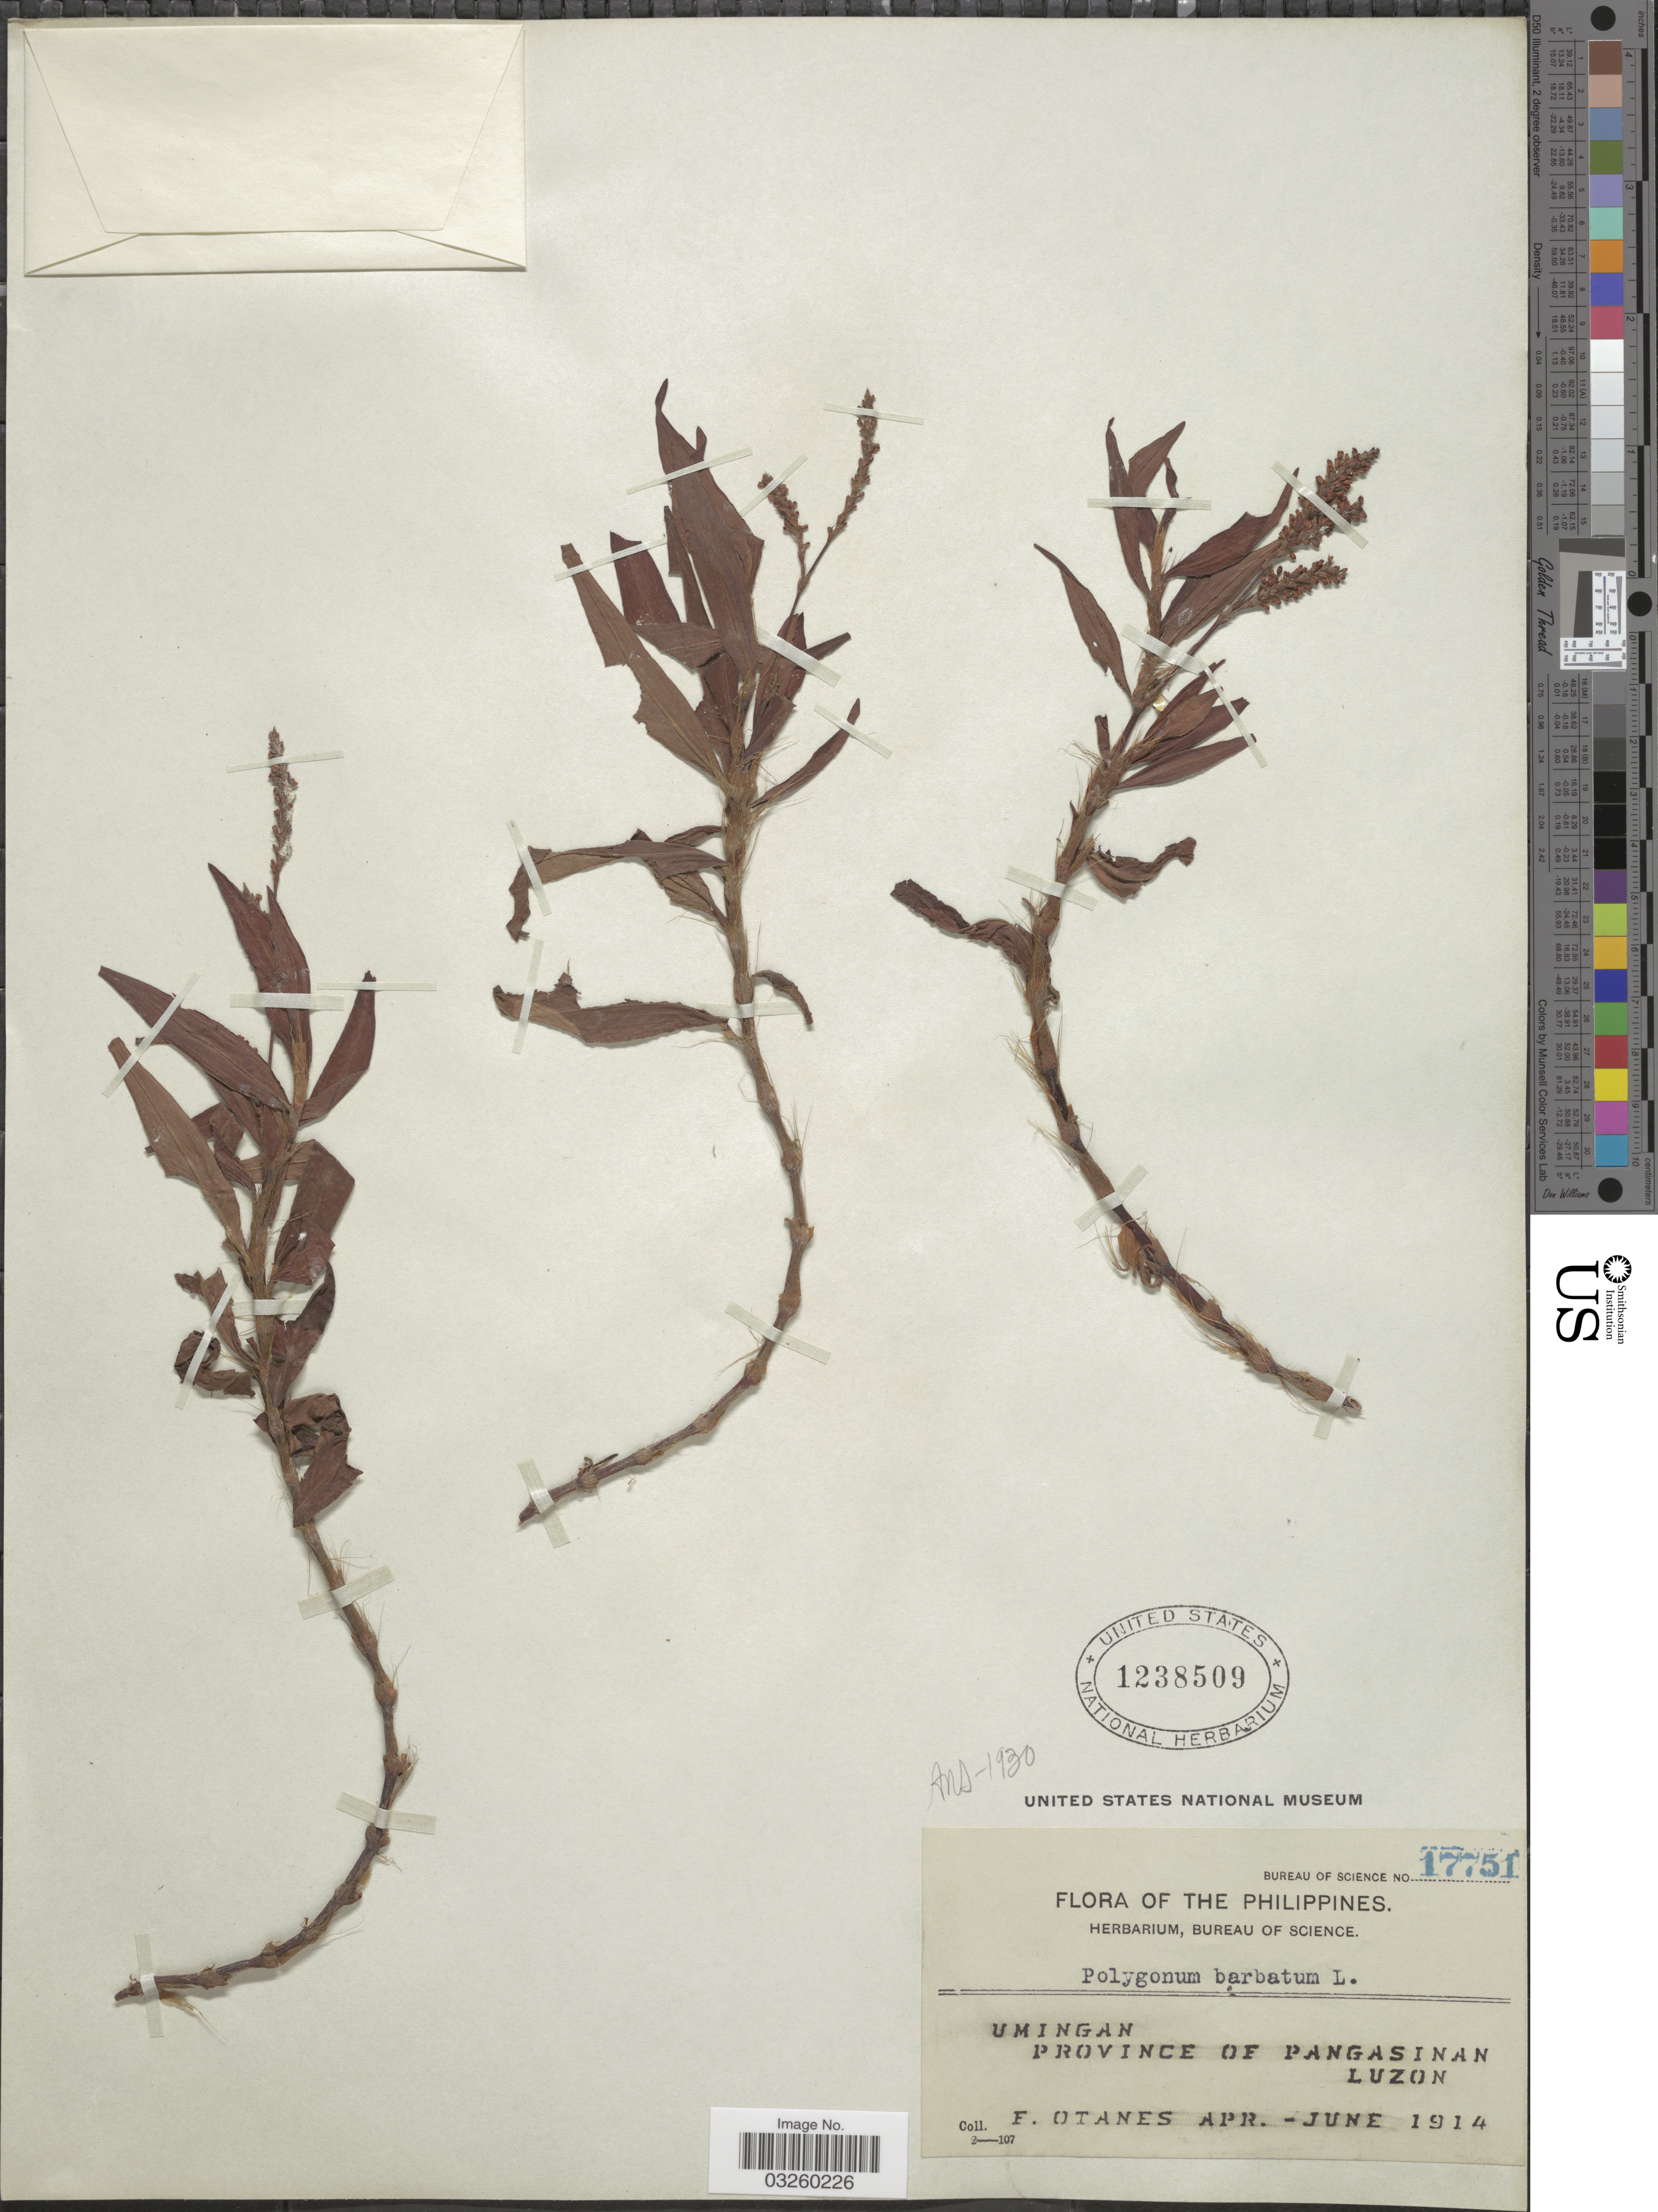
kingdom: Plantae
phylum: Tracheophyta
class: Magnoliopsida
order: Caryophyllales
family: Polygonaceae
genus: Polygonum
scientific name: Polygonum barbatum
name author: L.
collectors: F. Q. Otanes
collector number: Bureau of Science 17751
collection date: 1914-04/1914-06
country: Philippines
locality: Umingan. Province of Pangasinan. Luzon.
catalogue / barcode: US 1238509